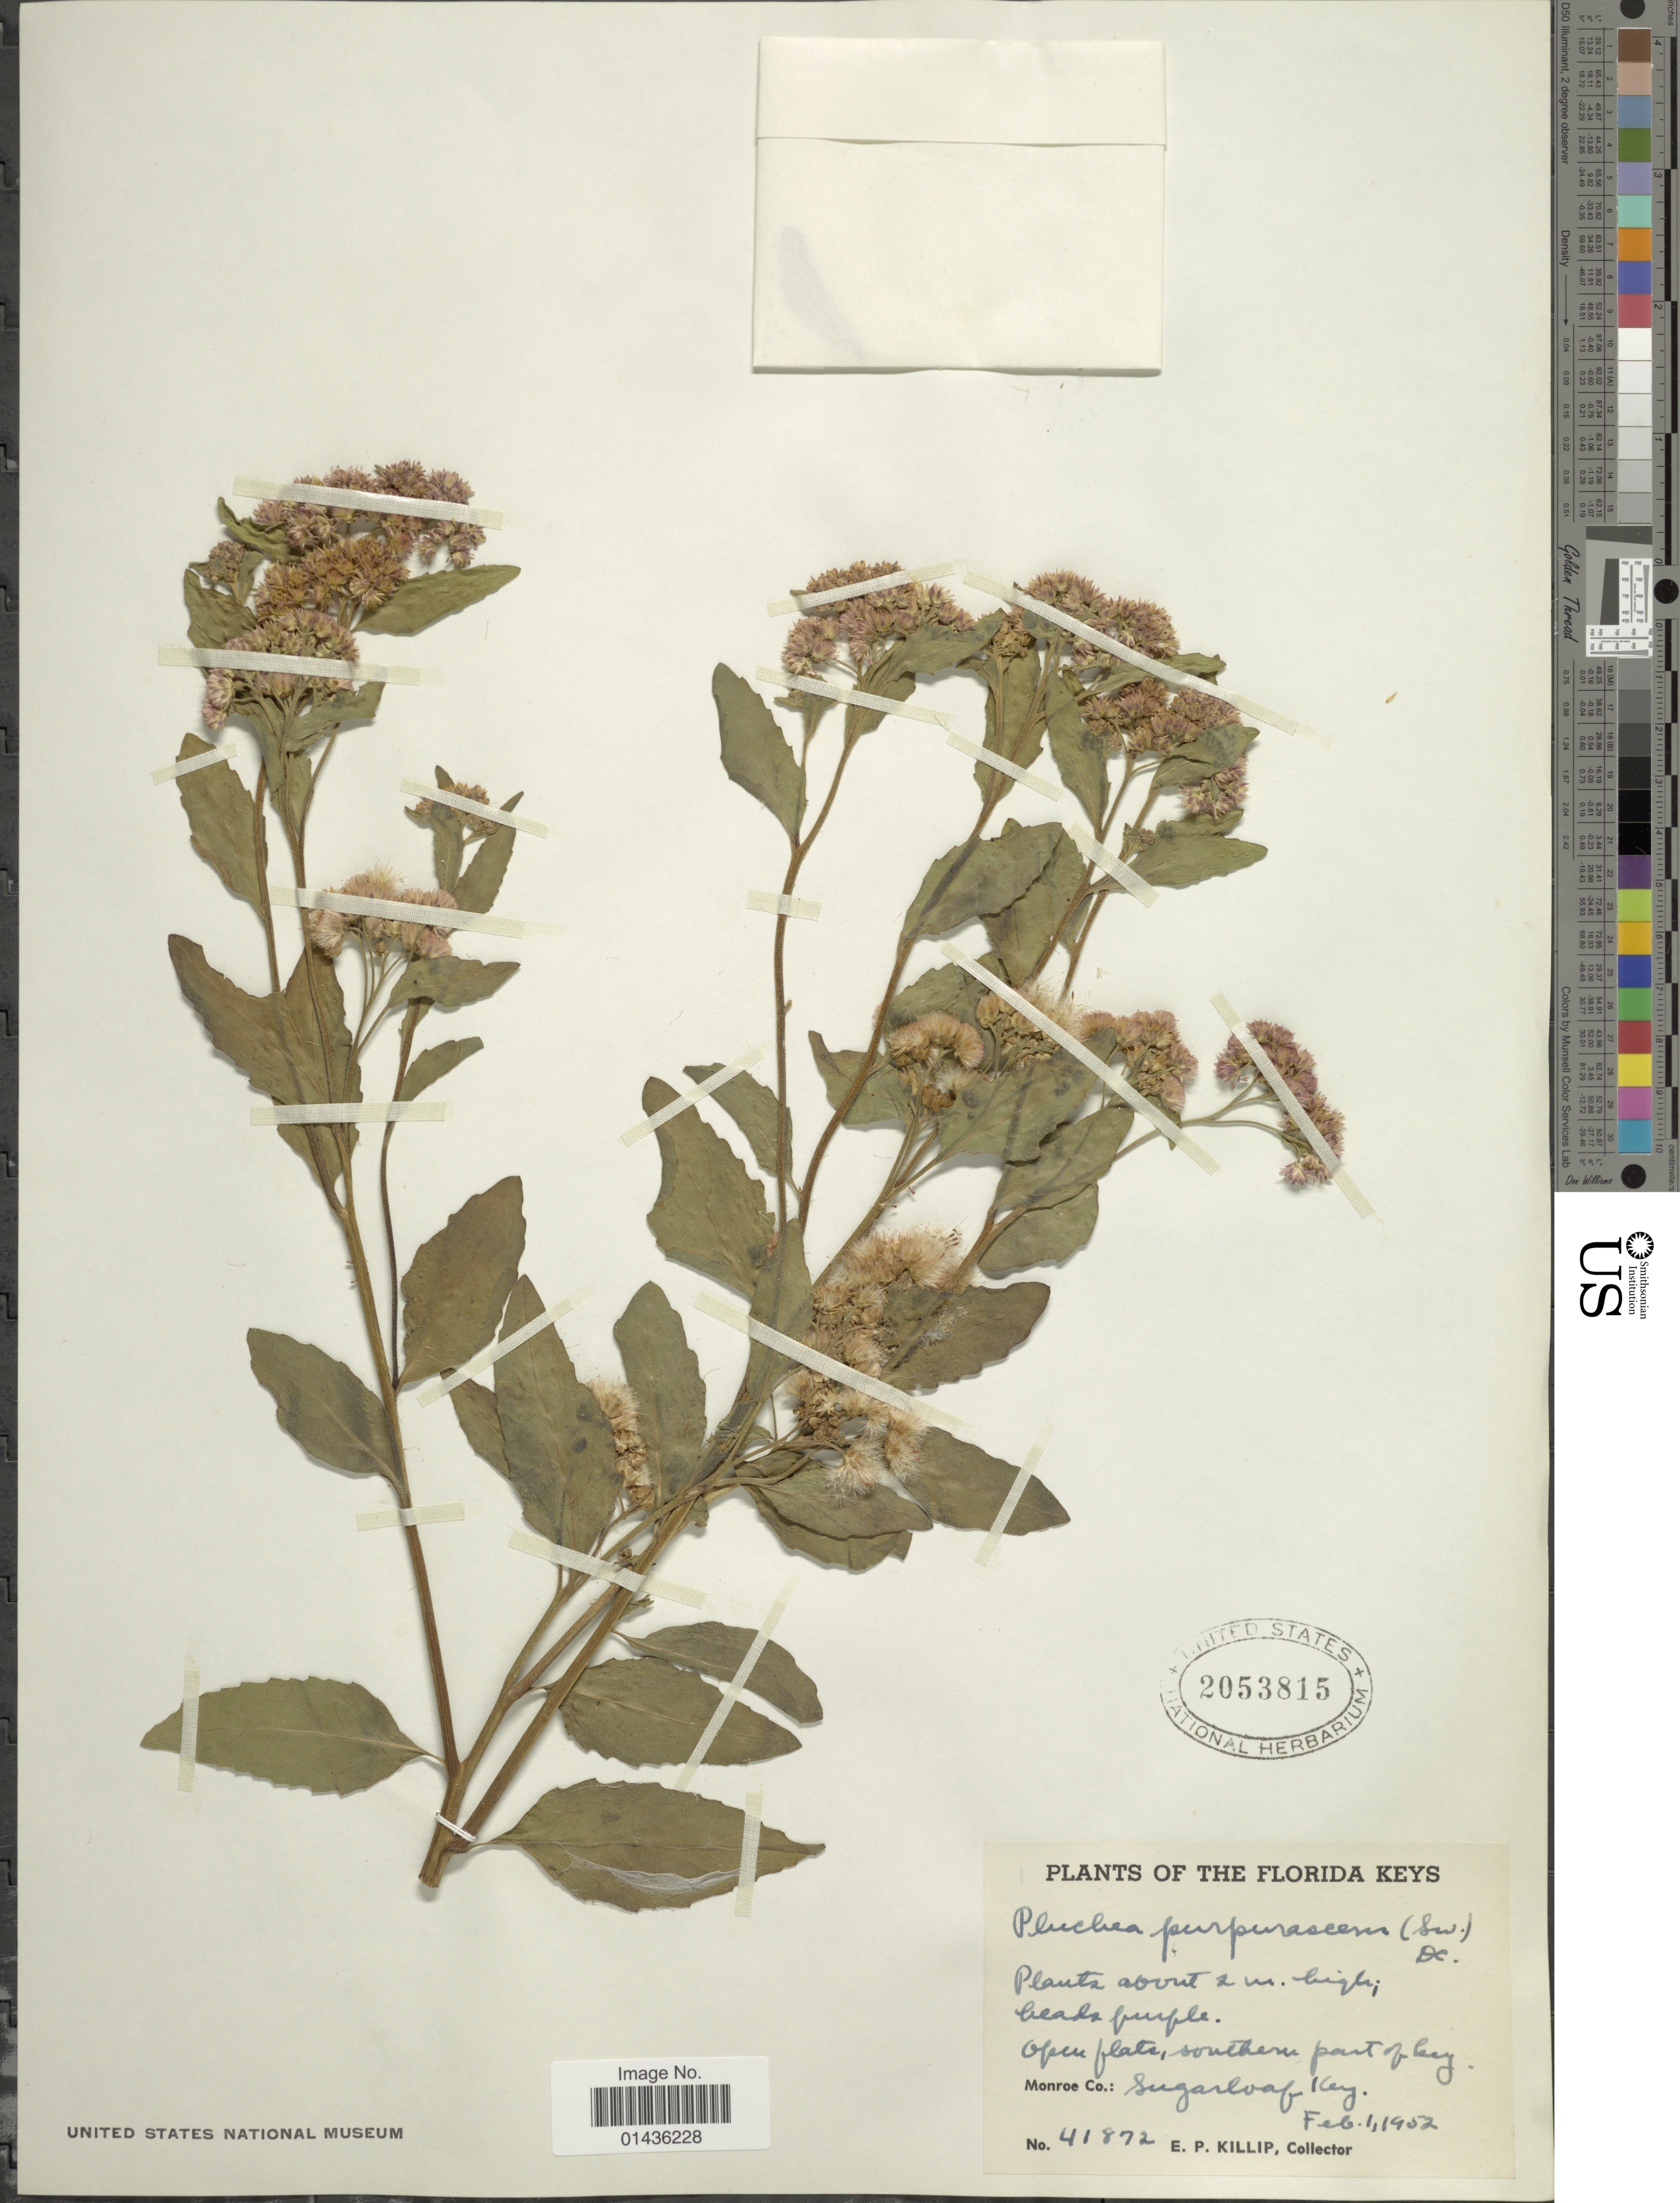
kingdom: Plantae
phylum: Tracheophyta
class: Magnoliopsida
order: Asterales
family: Asteraceae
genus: Pluchea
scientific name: Pluchea odorata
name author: (L.) Cass.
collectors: E. P. Killip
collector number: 41872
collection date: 1952-02-01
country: United States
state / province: Florida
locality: Florida Keys, Monroe Co., Sugarloaf Key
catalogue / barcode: US 2053815